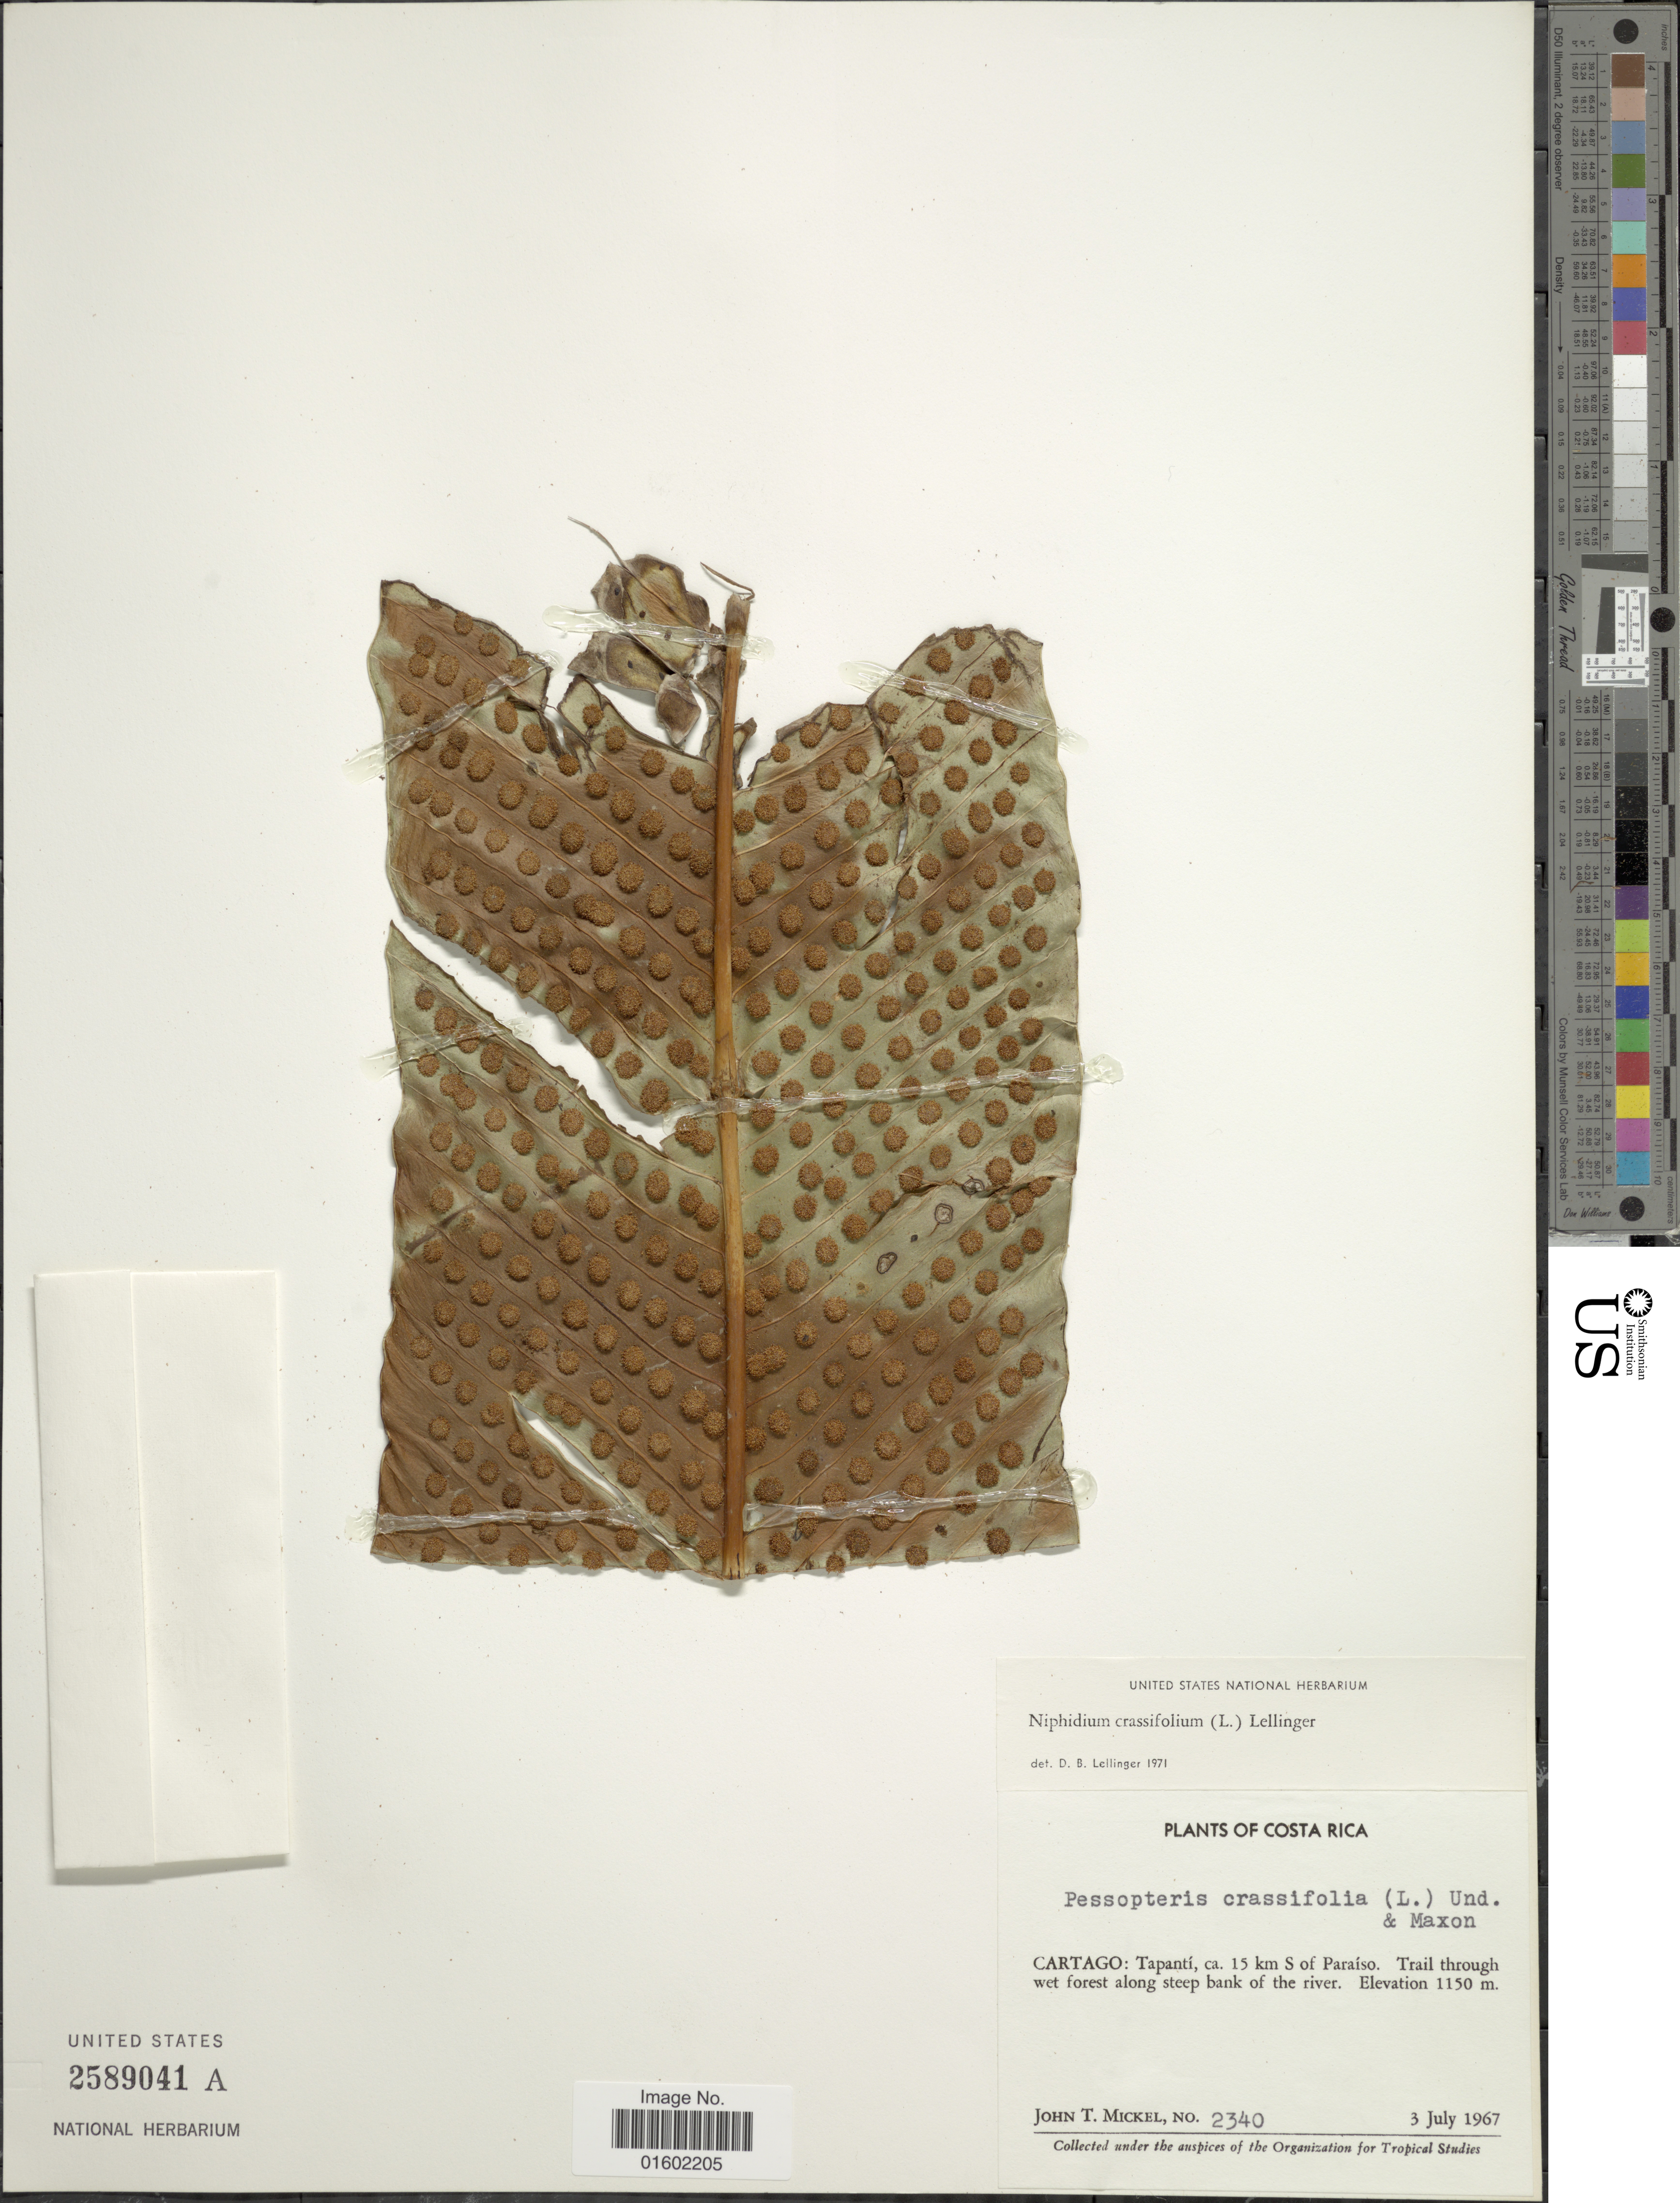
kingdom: Plantae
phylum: Tracheophyta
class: Polypodiopsida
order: Polypodiales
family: Polypodiaceae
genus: Niphidium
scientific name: Niphidium crassifolium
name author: (L.) Lellinger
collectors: J. T. Mickel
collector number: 2340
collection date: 1967-07-03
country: Costa Rica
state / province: Cartago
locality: Tapanti, ca. 15 km S of Paraiso, Trail through wet forest along steep bank of the river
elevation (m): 1150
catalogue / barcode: US 2489041A